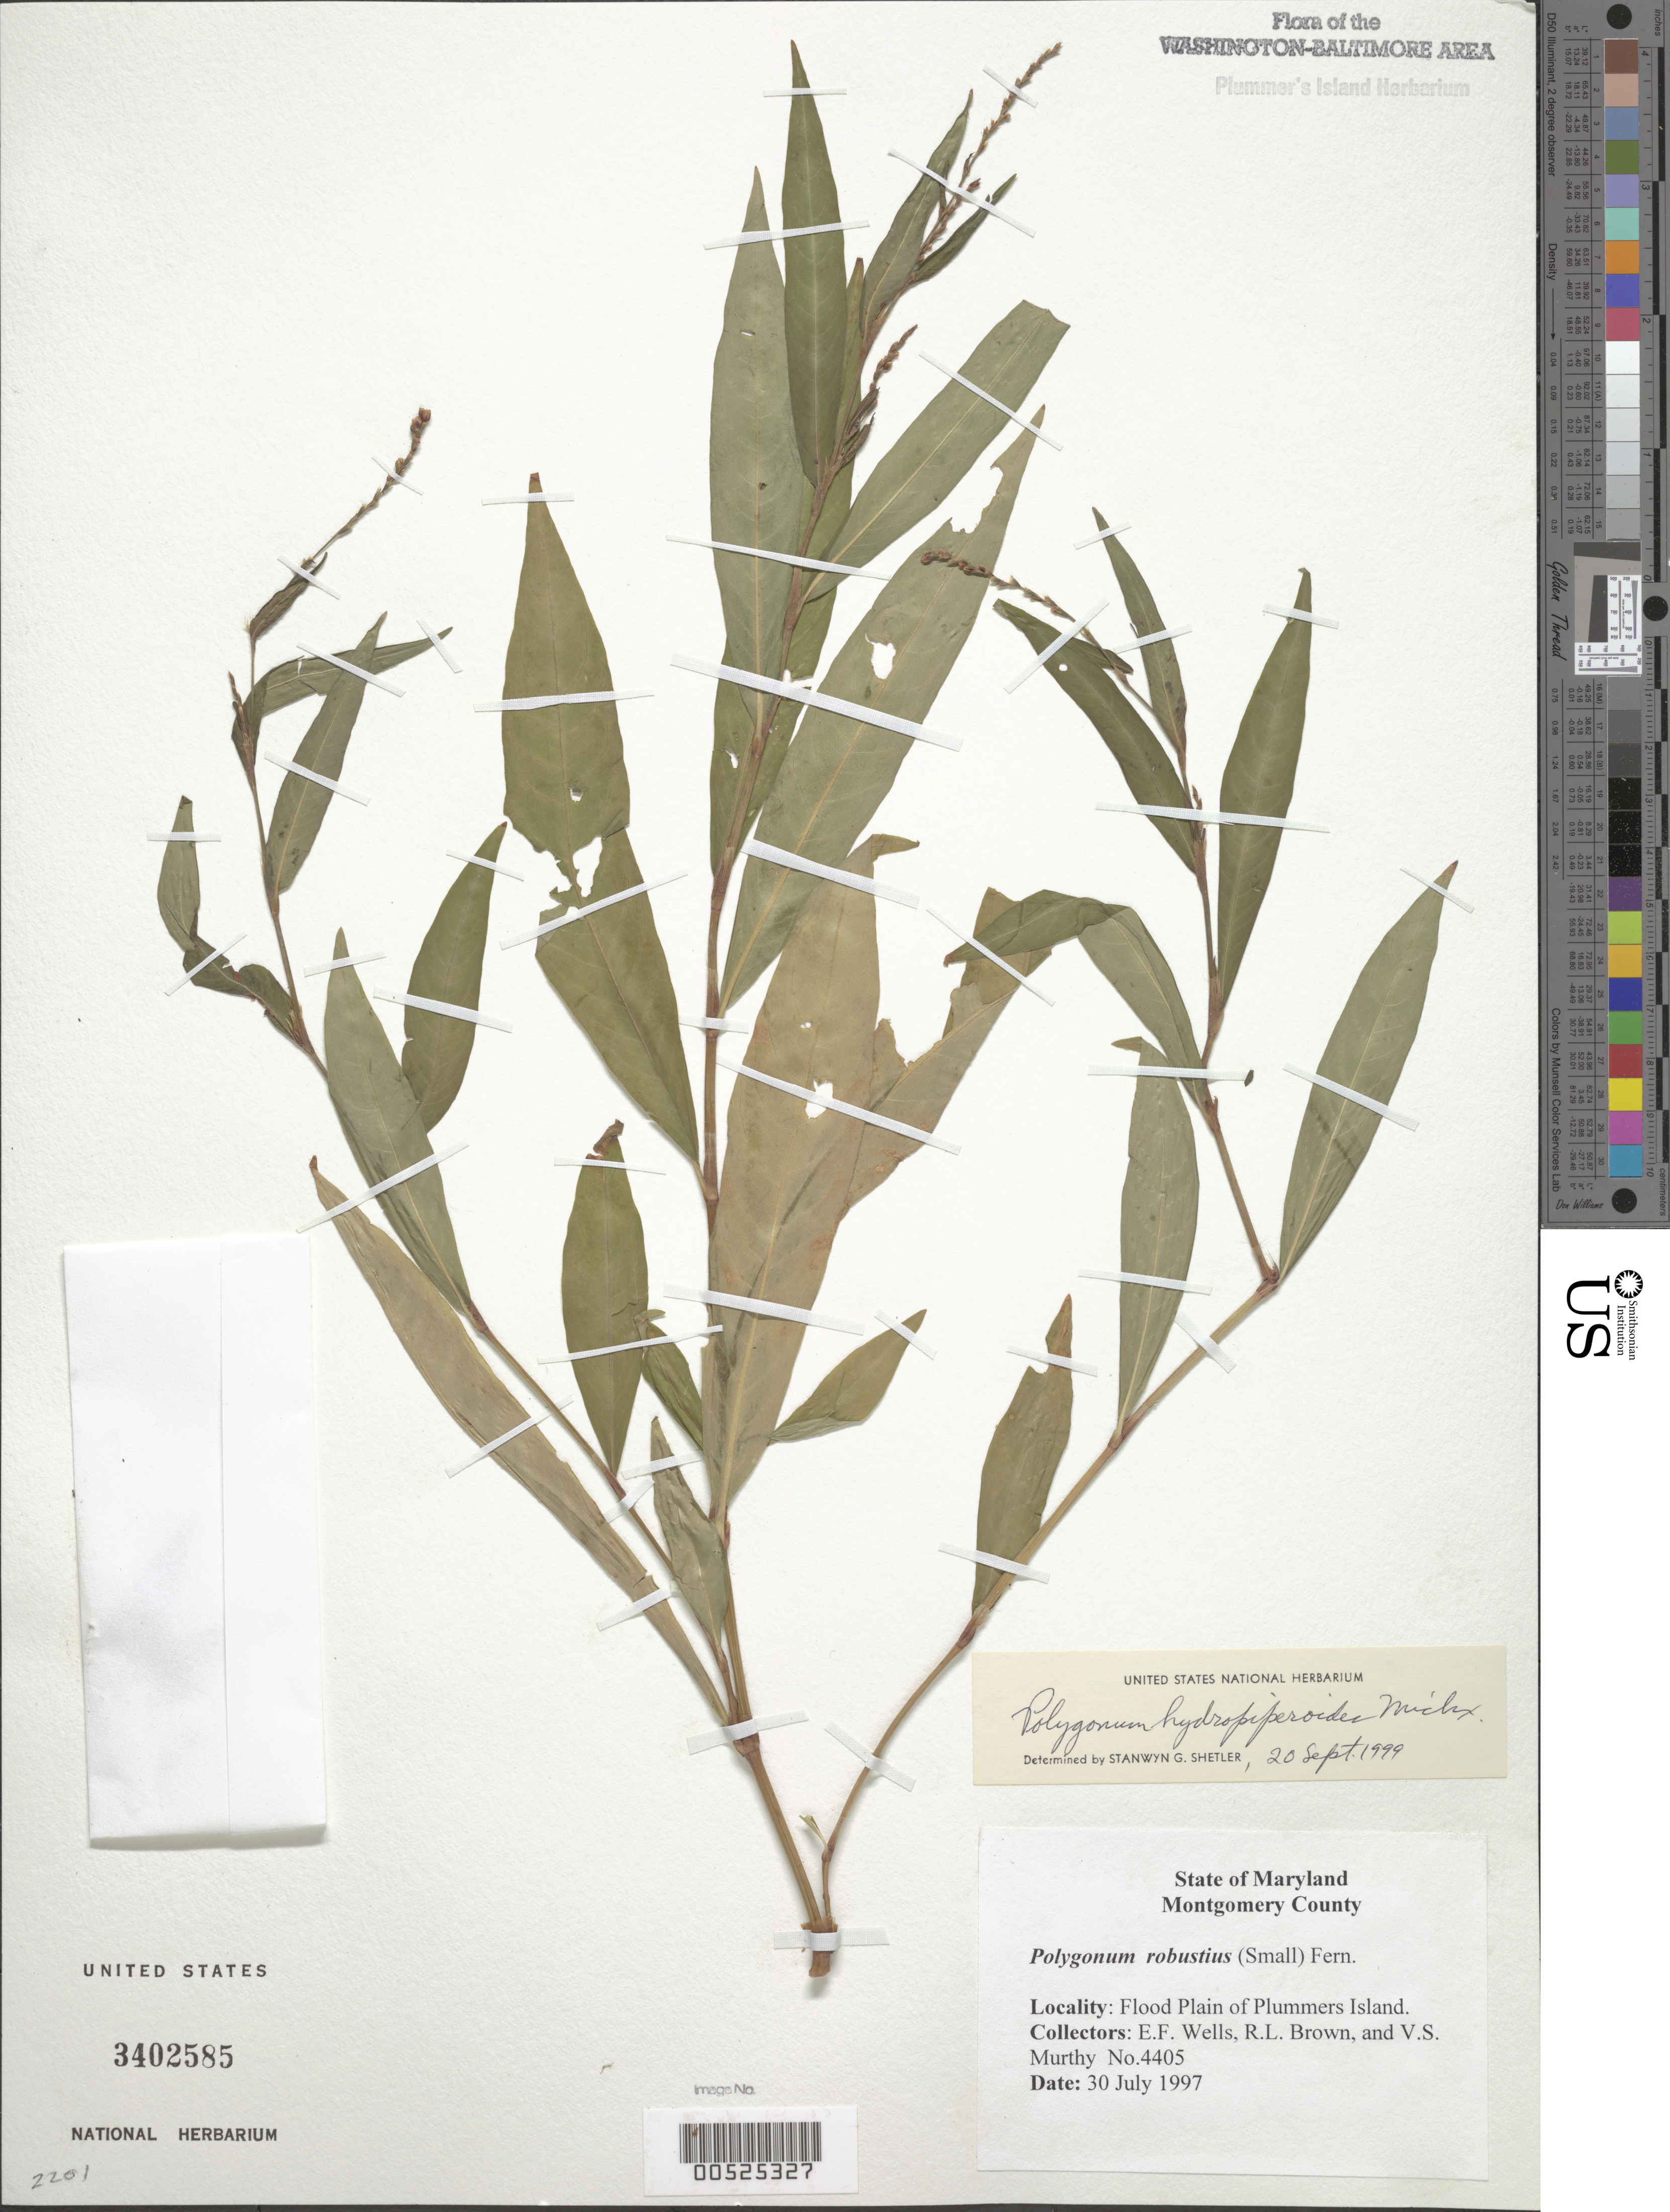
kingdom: Plantae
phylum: Tracheophyta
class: Magnoliopsida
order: Caryophyllales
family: Polygonaceae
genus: Persicaria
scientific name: Persicaria hydropiperoides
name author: (Michx.) Small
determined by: Atha, D. E.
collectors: E. F. Wells, R. L. Brown & V. S. Murthy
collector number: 4405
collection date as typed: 30 Jul 1997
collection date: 1997-07-30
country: United States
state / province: Maryland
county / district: Montgomery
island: Plummers Island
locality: Flood plain of Plummers Island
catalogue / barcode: US 3402585